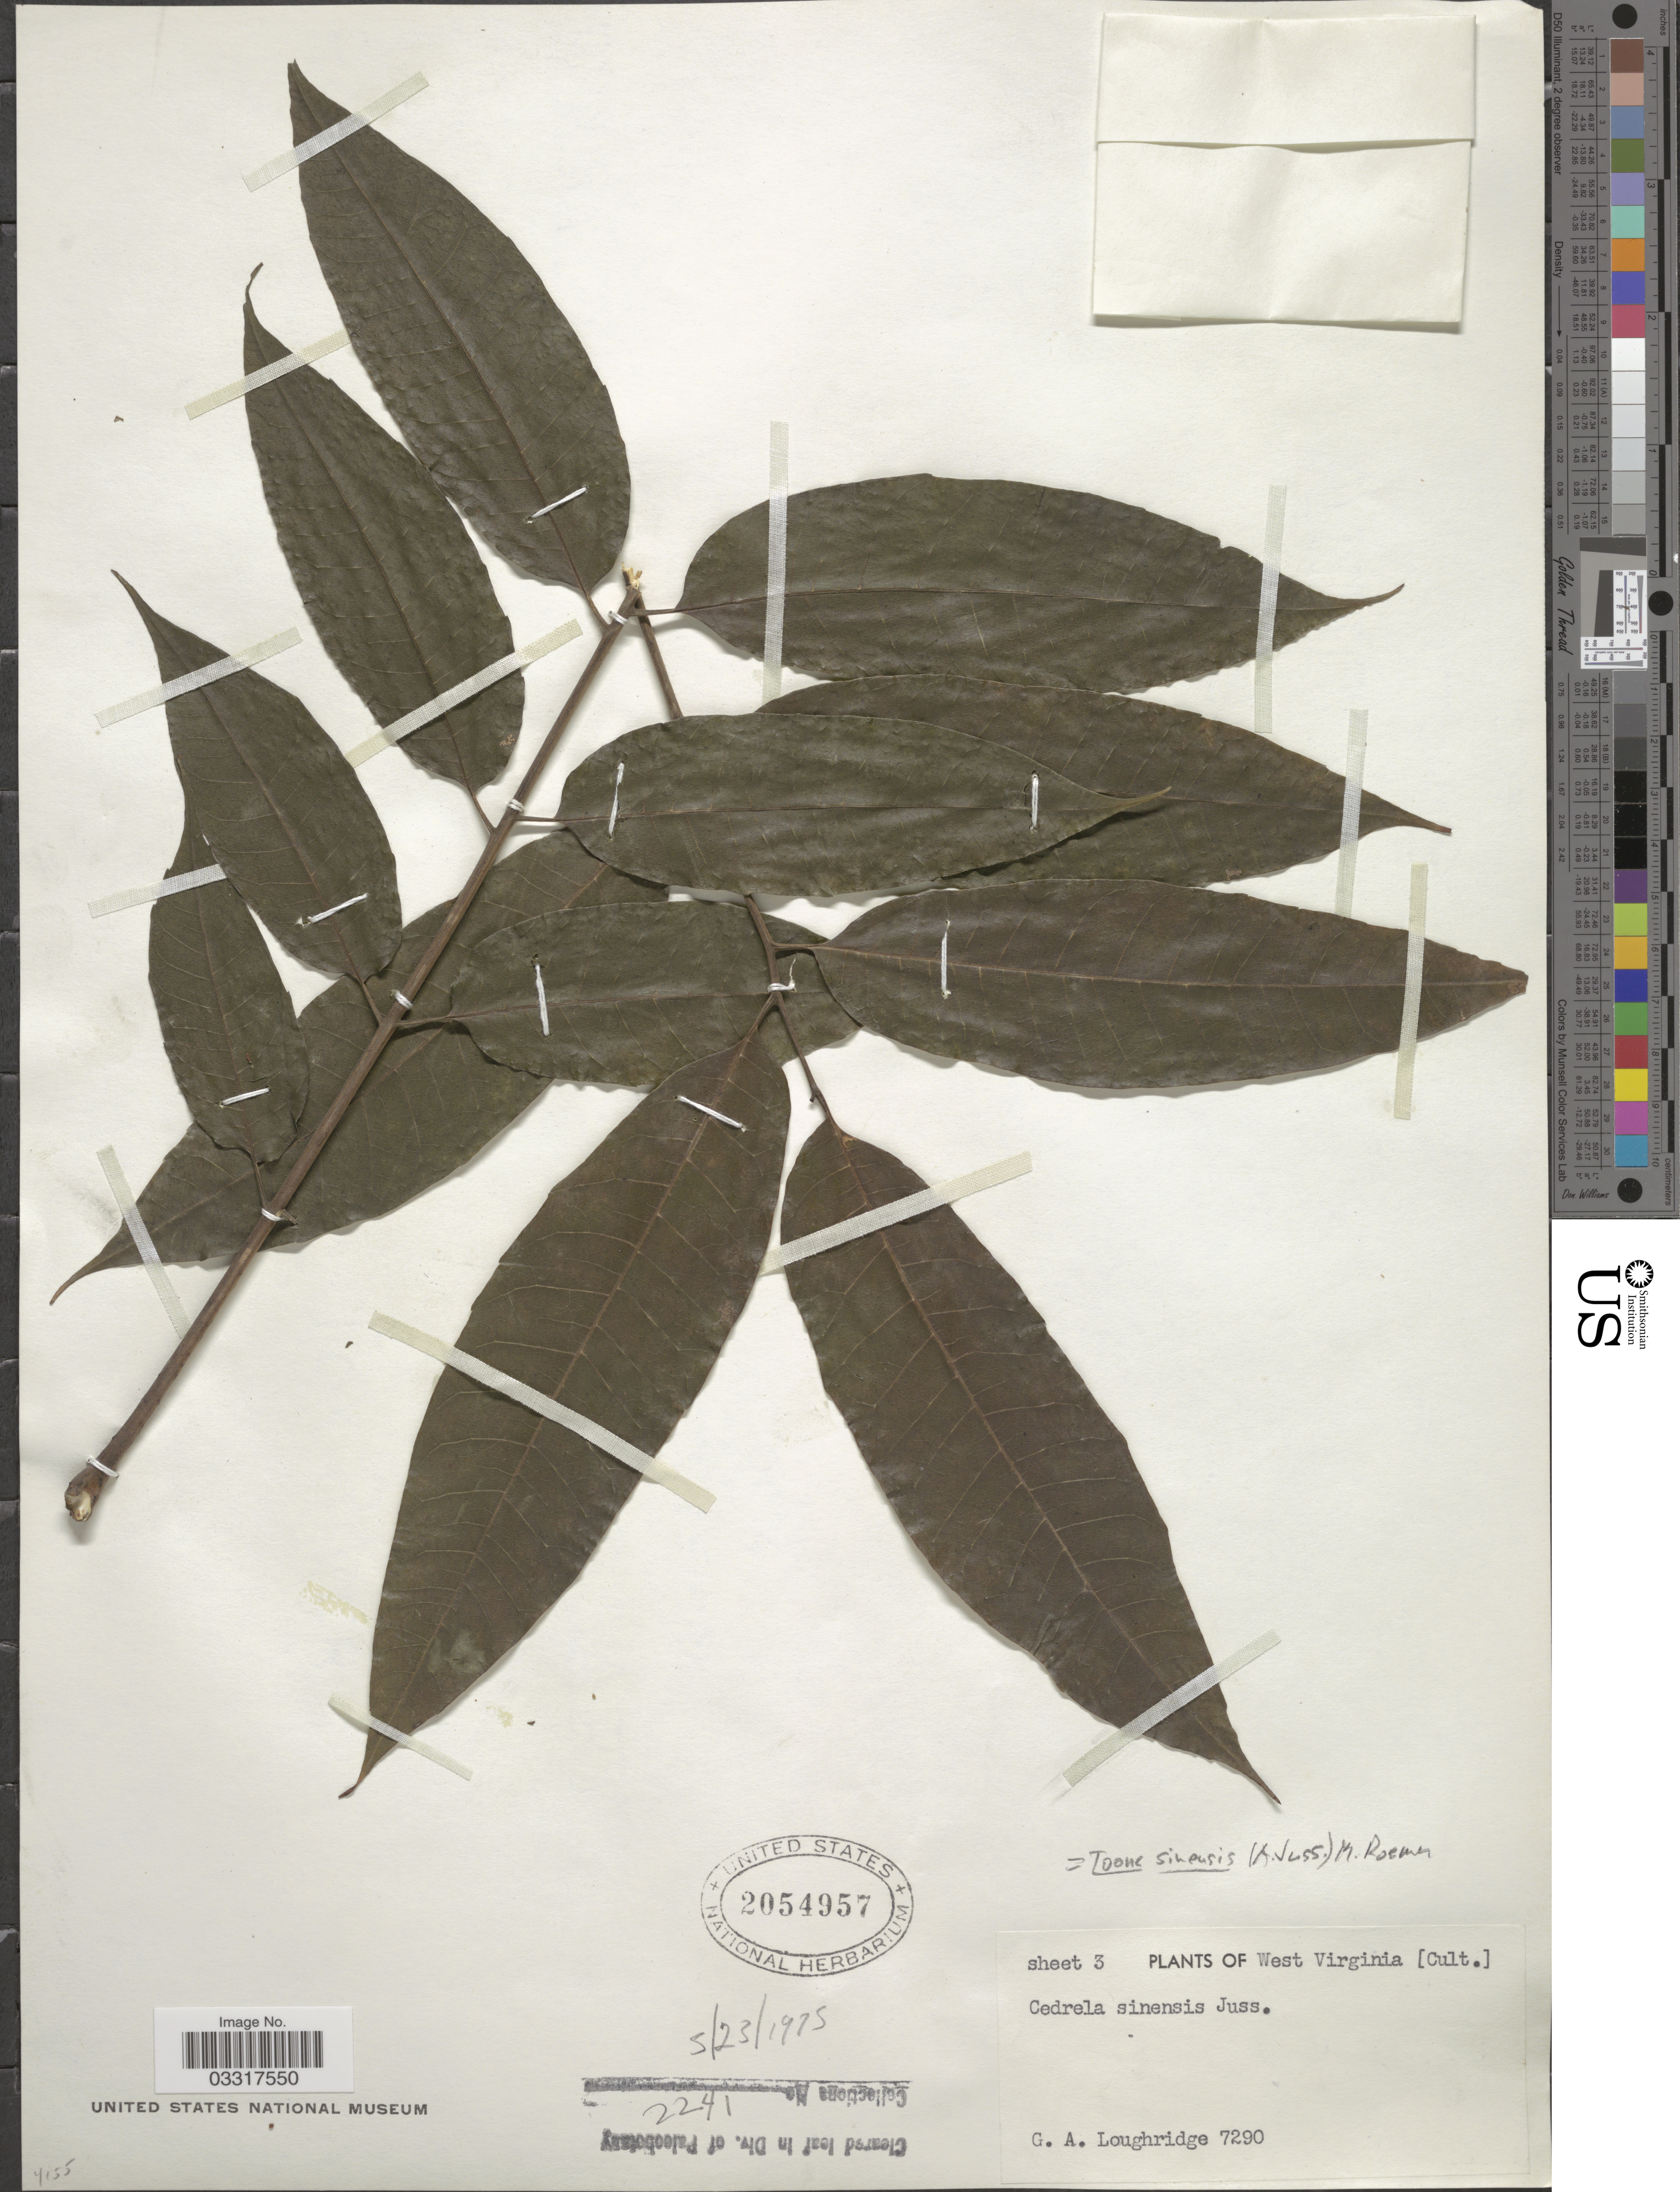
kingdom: Plantae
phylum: Tracheophyta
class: Magnoliopsida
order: Sapindales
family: Meliaceae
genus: Toona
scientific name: Toona sinensis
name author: (A. Juss.) M. Roem.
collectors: G. Loughridge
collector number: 7290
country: United States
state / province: West Virginia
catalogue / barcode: US 2054957